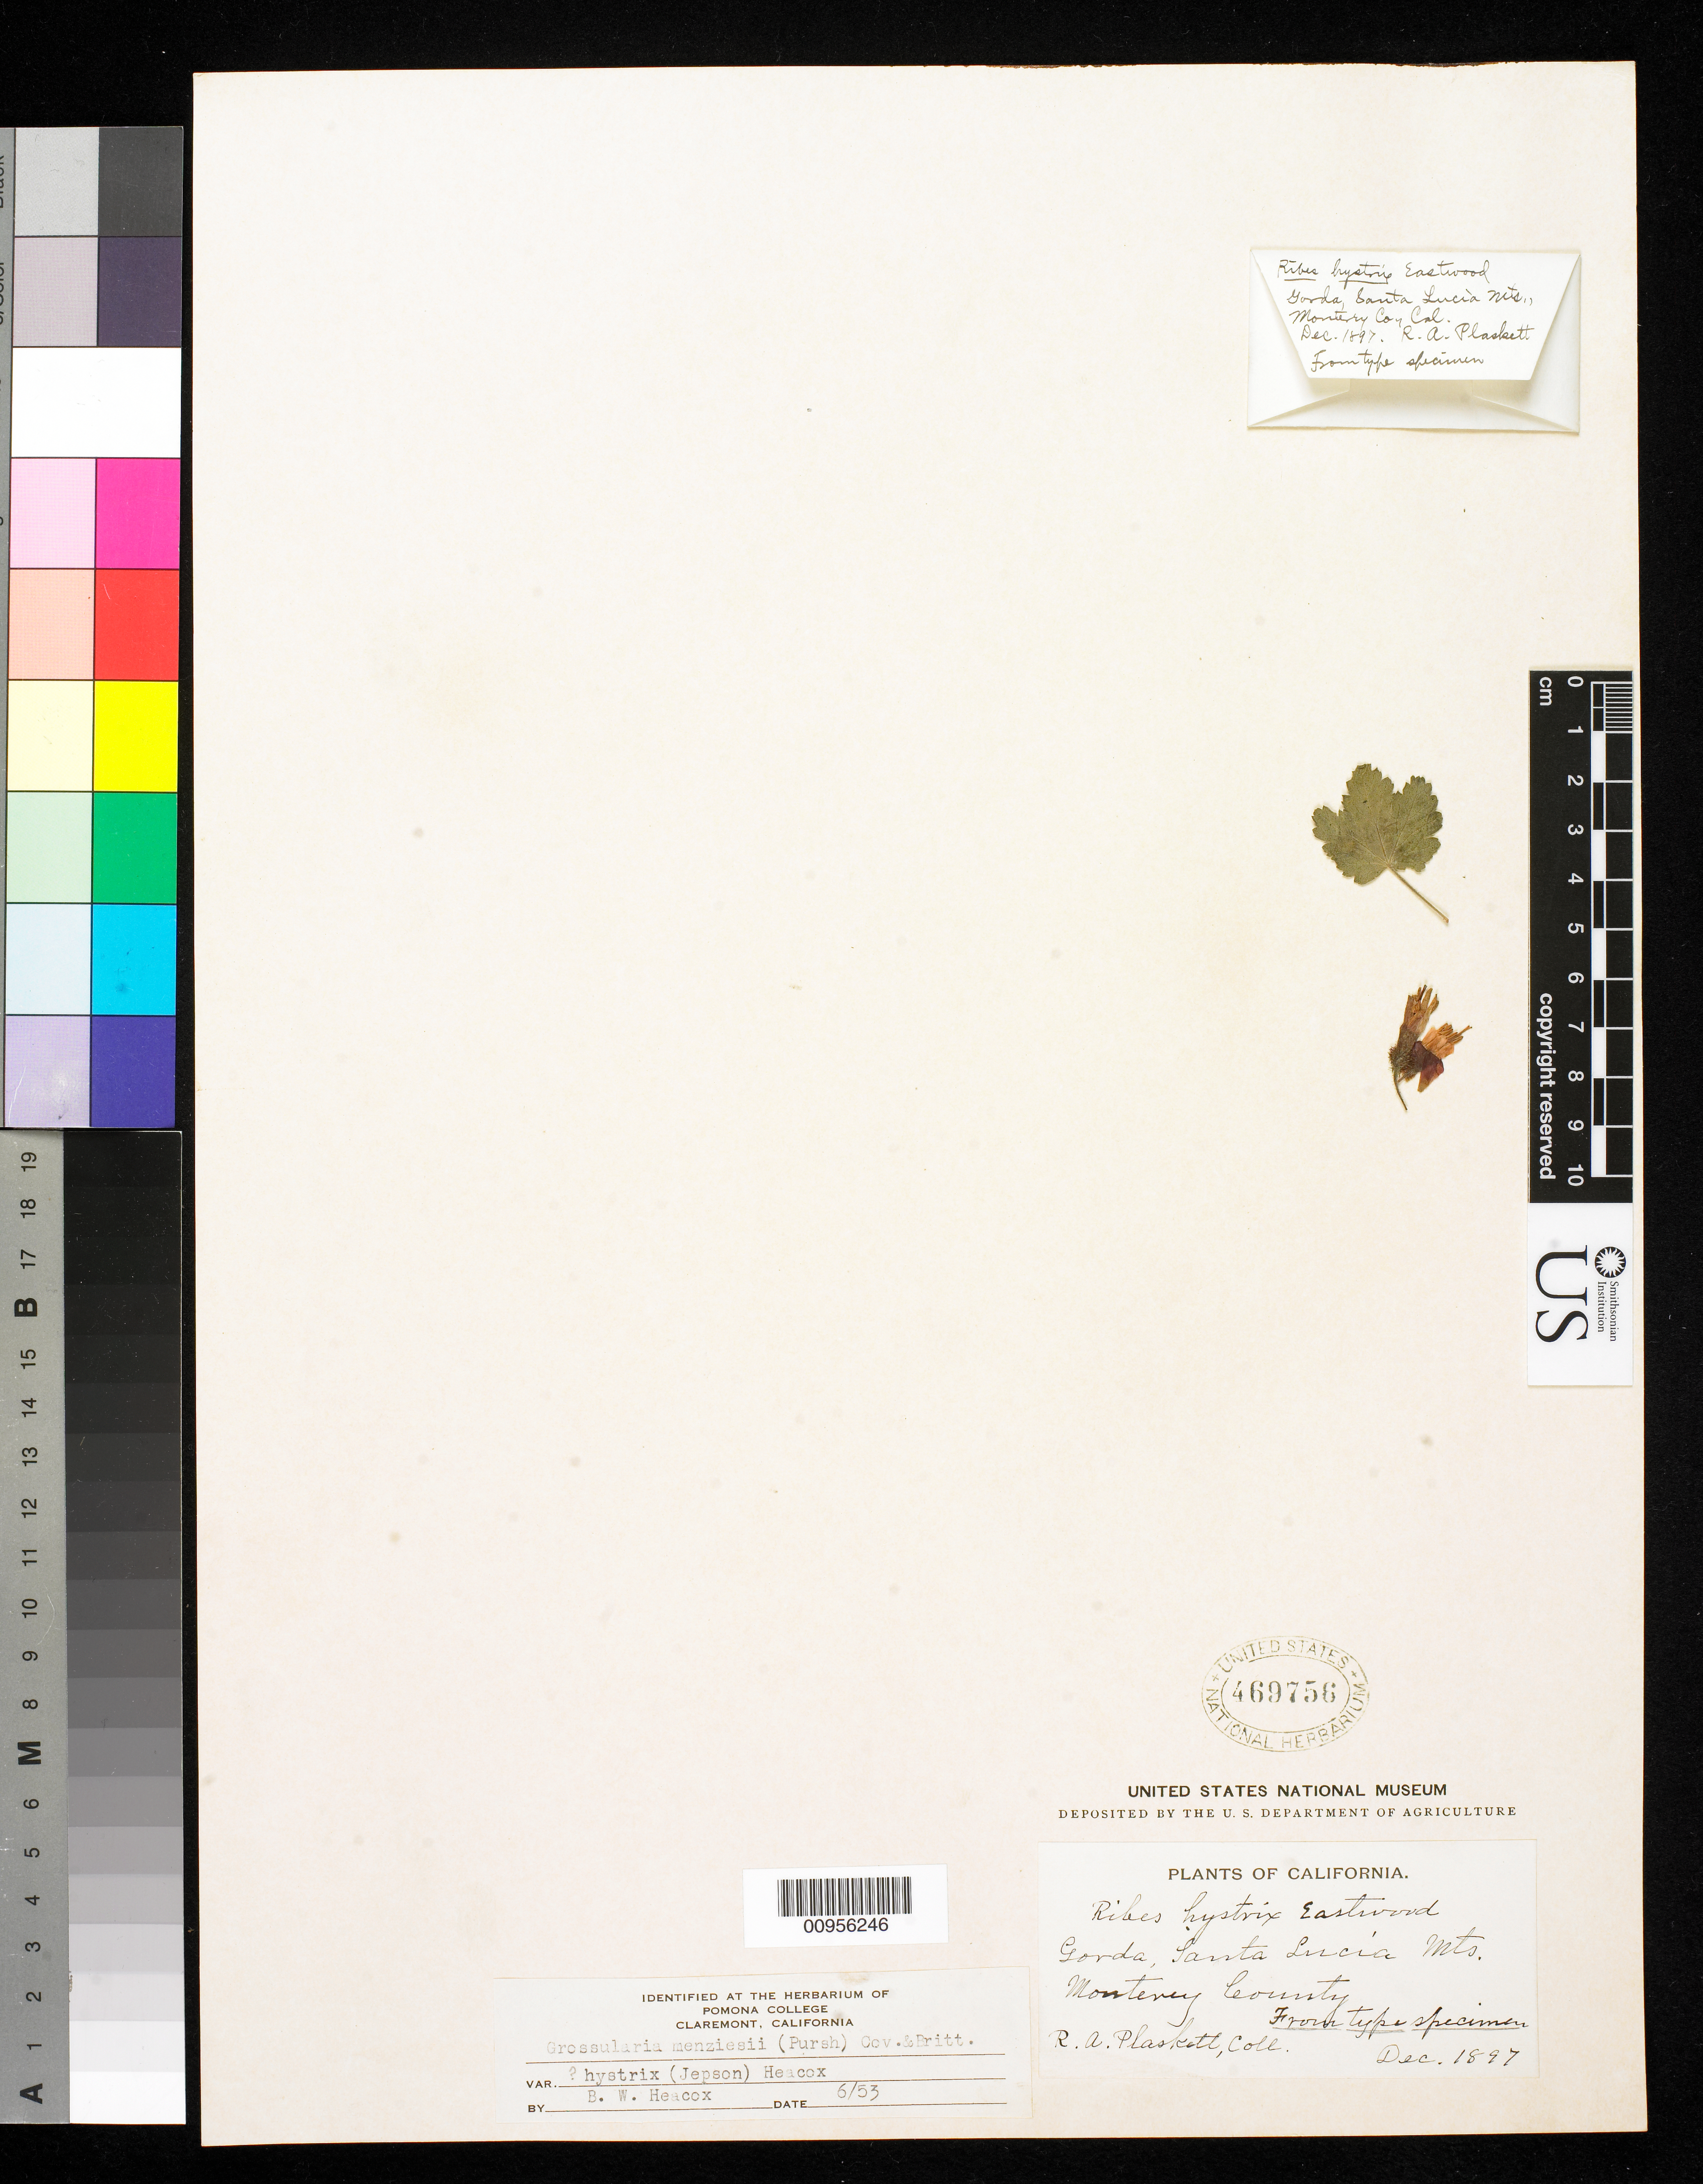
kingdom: Plantae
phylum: Tracheophyta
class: Magnoliopsida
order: Saxifragales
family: Grossulariaceae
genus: Ribes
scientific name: Ribes hystrix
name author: Eastw.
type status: Syntype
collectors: R. Plaskett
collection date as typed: Dec 1897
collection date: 1897-12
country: United States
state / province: California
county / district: Monterey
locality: Gorda, Santa Lucia Mts., Monterey County.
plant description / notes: Fragmentary material "from type specimen".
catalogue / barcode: US 469756